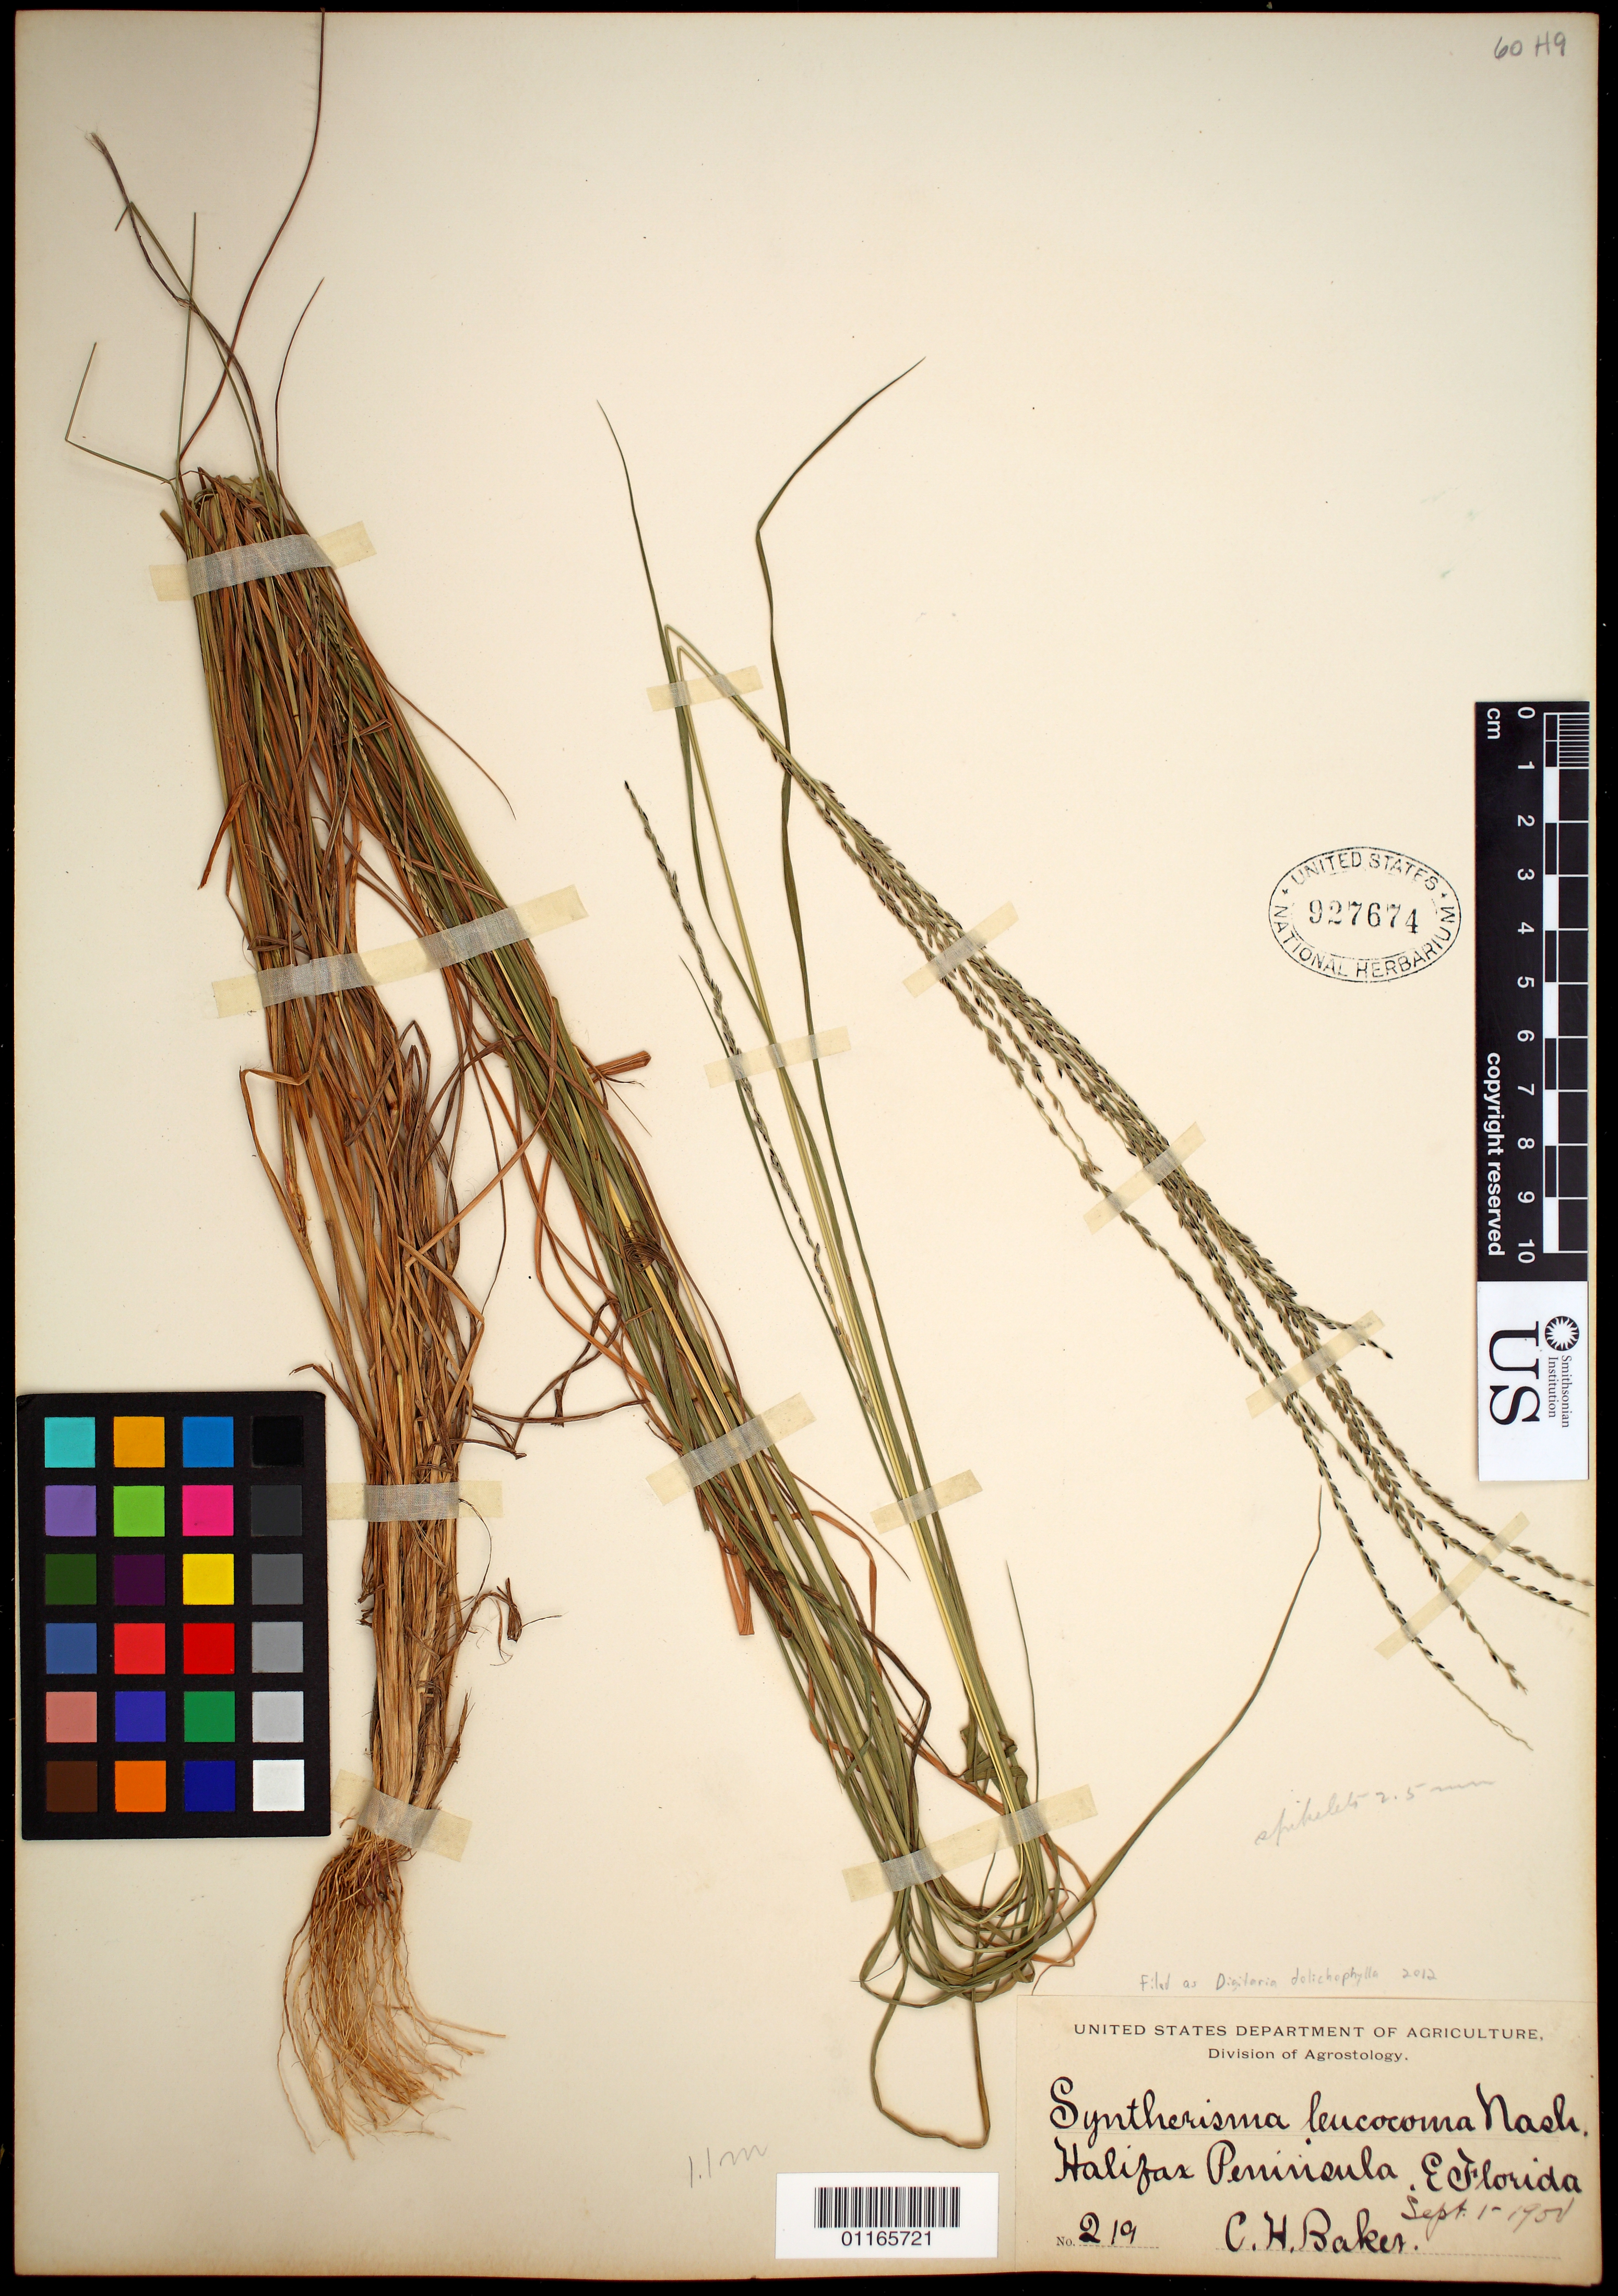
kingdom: Plantae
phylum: Tracheophyta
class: Liliopsida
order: Poales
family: Poaceae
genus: Digitaria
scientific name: Digitaria dolichophylla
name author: Henr.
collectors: C. H. Baker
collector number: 219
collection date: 1902-09-01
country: United States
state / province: Florida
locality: Halifax Peninsula, E Florida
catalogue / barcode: US 927674